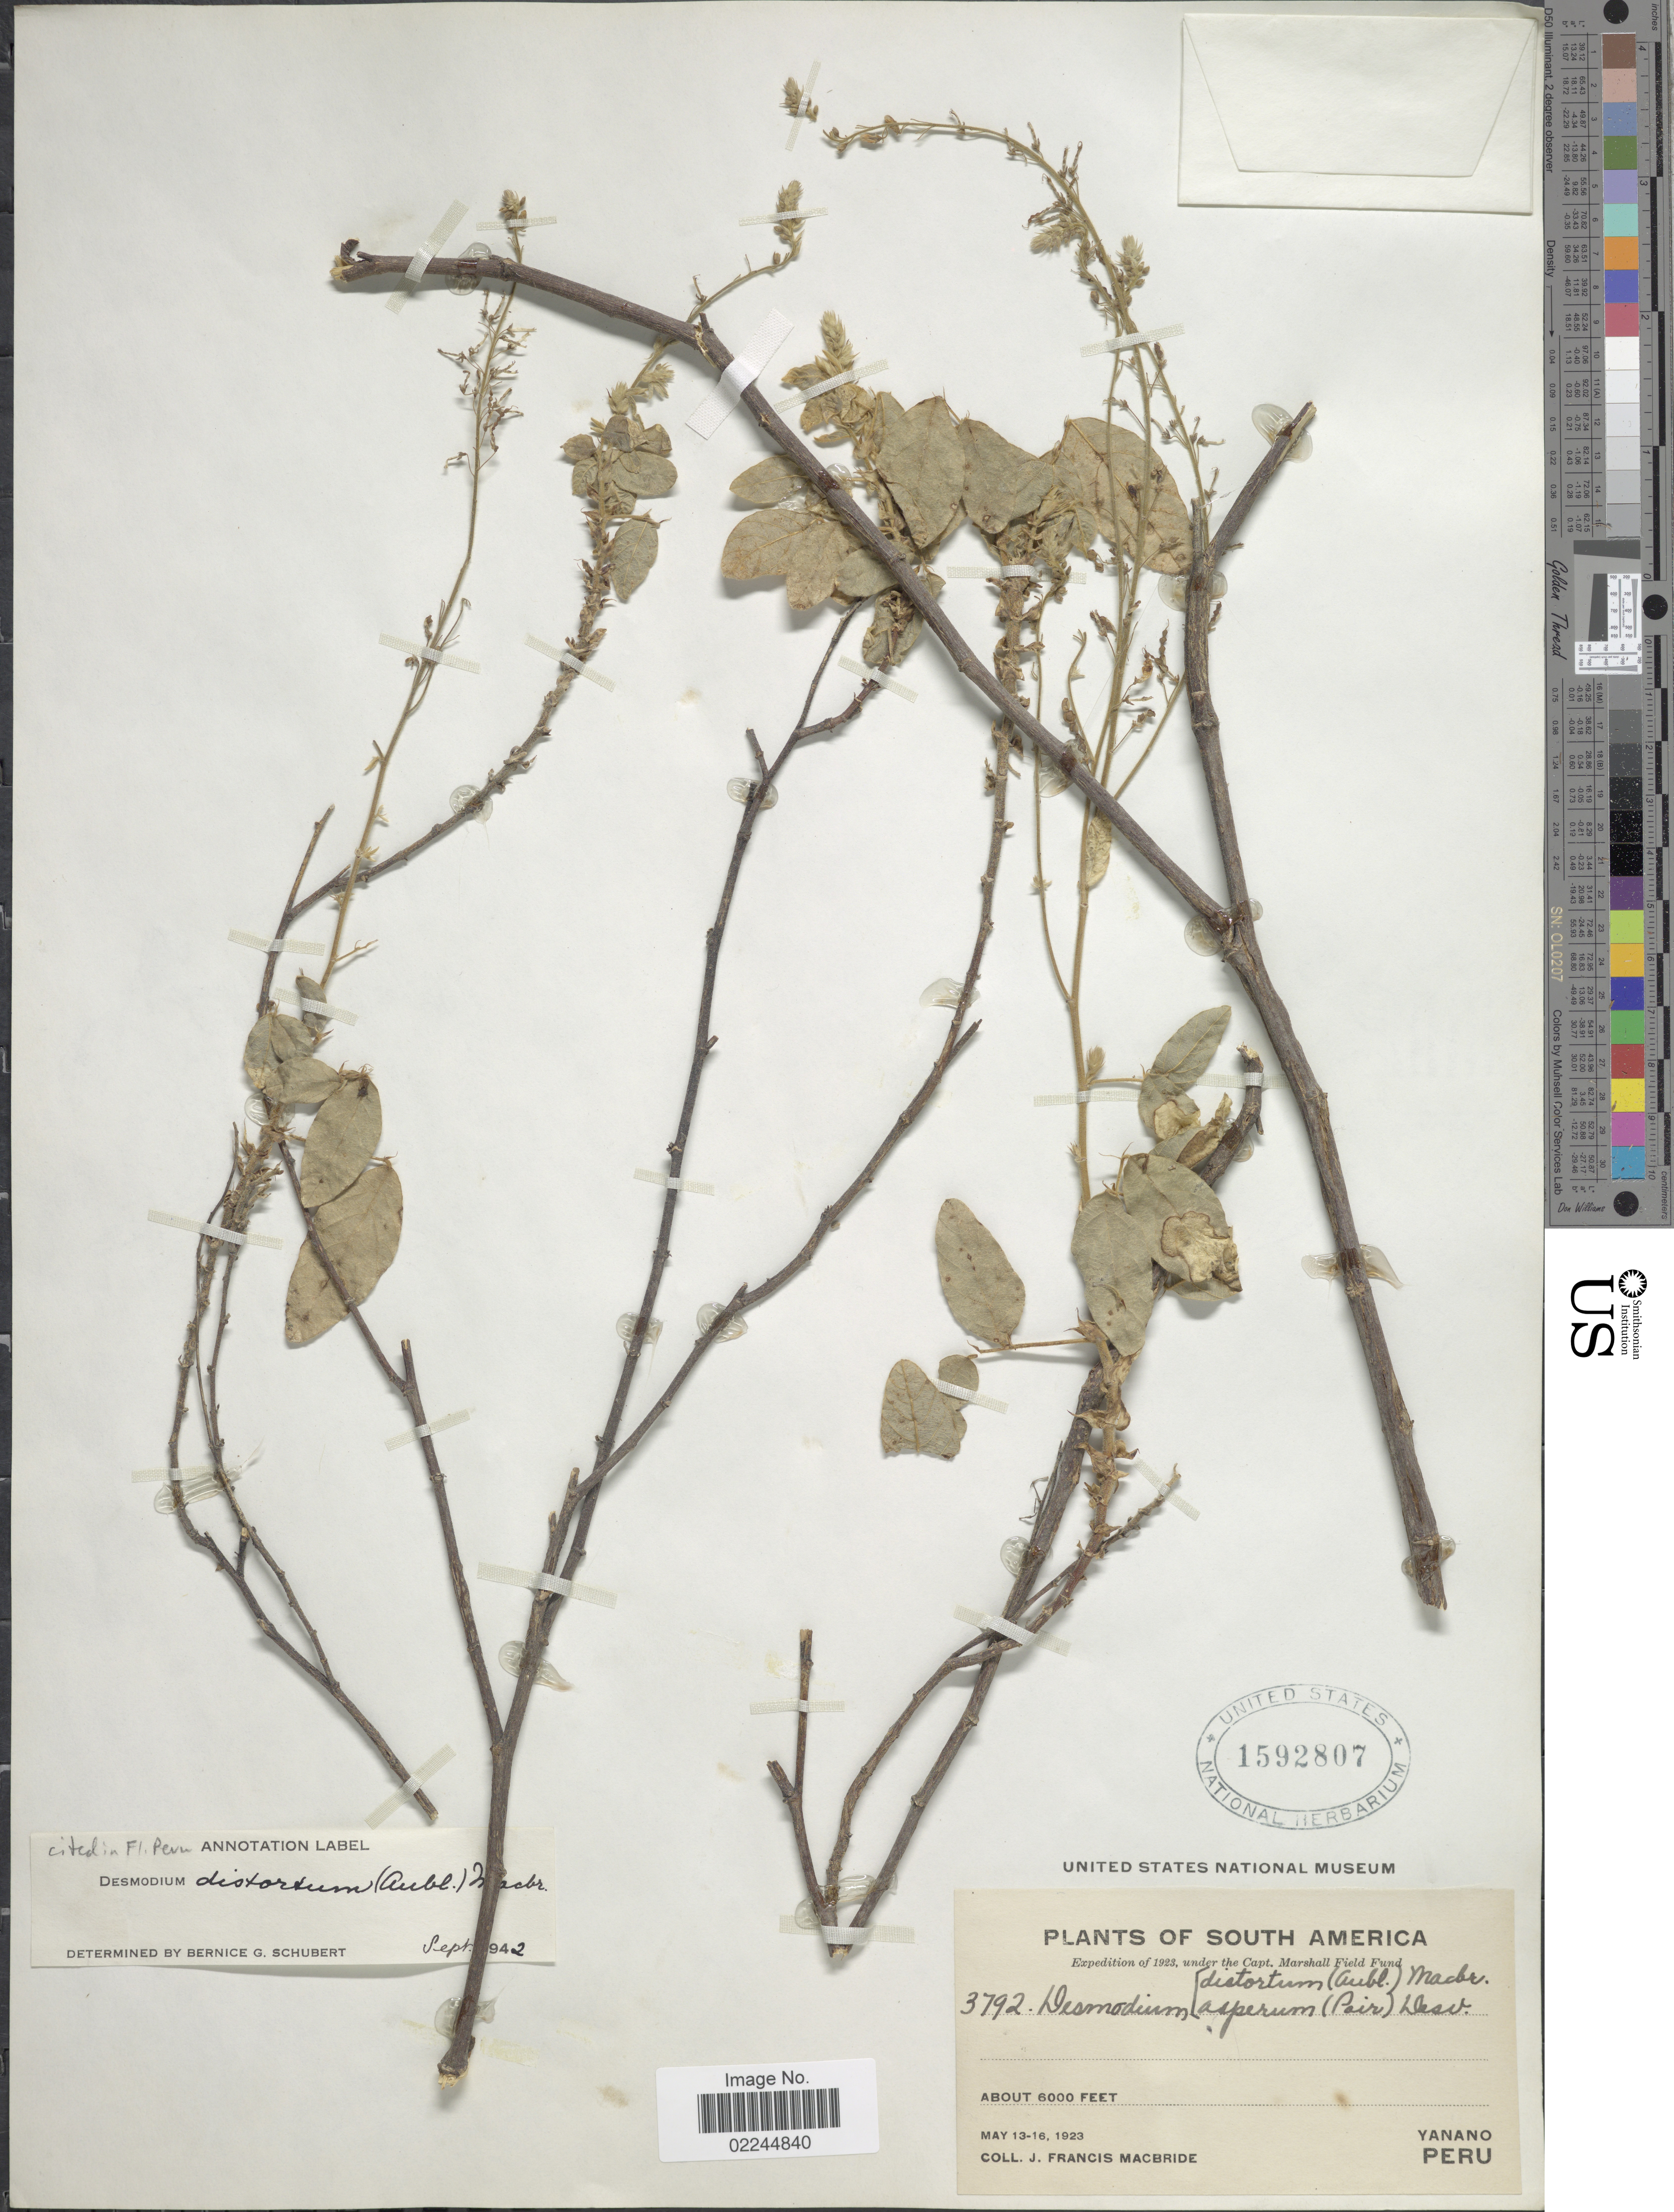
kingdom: Plantae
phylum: Tracheophyta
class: Magnoliopsida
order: Fabales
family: Fabaceae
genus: Desmodium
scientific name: Desmodium distortum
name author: (Aubl.) J.F. Macbr.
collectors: J. F. Macbride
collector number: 3792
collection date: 1923-05-13/1923-05-16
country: Peru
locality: Yanano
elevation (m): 1829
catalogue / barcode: US 1592807